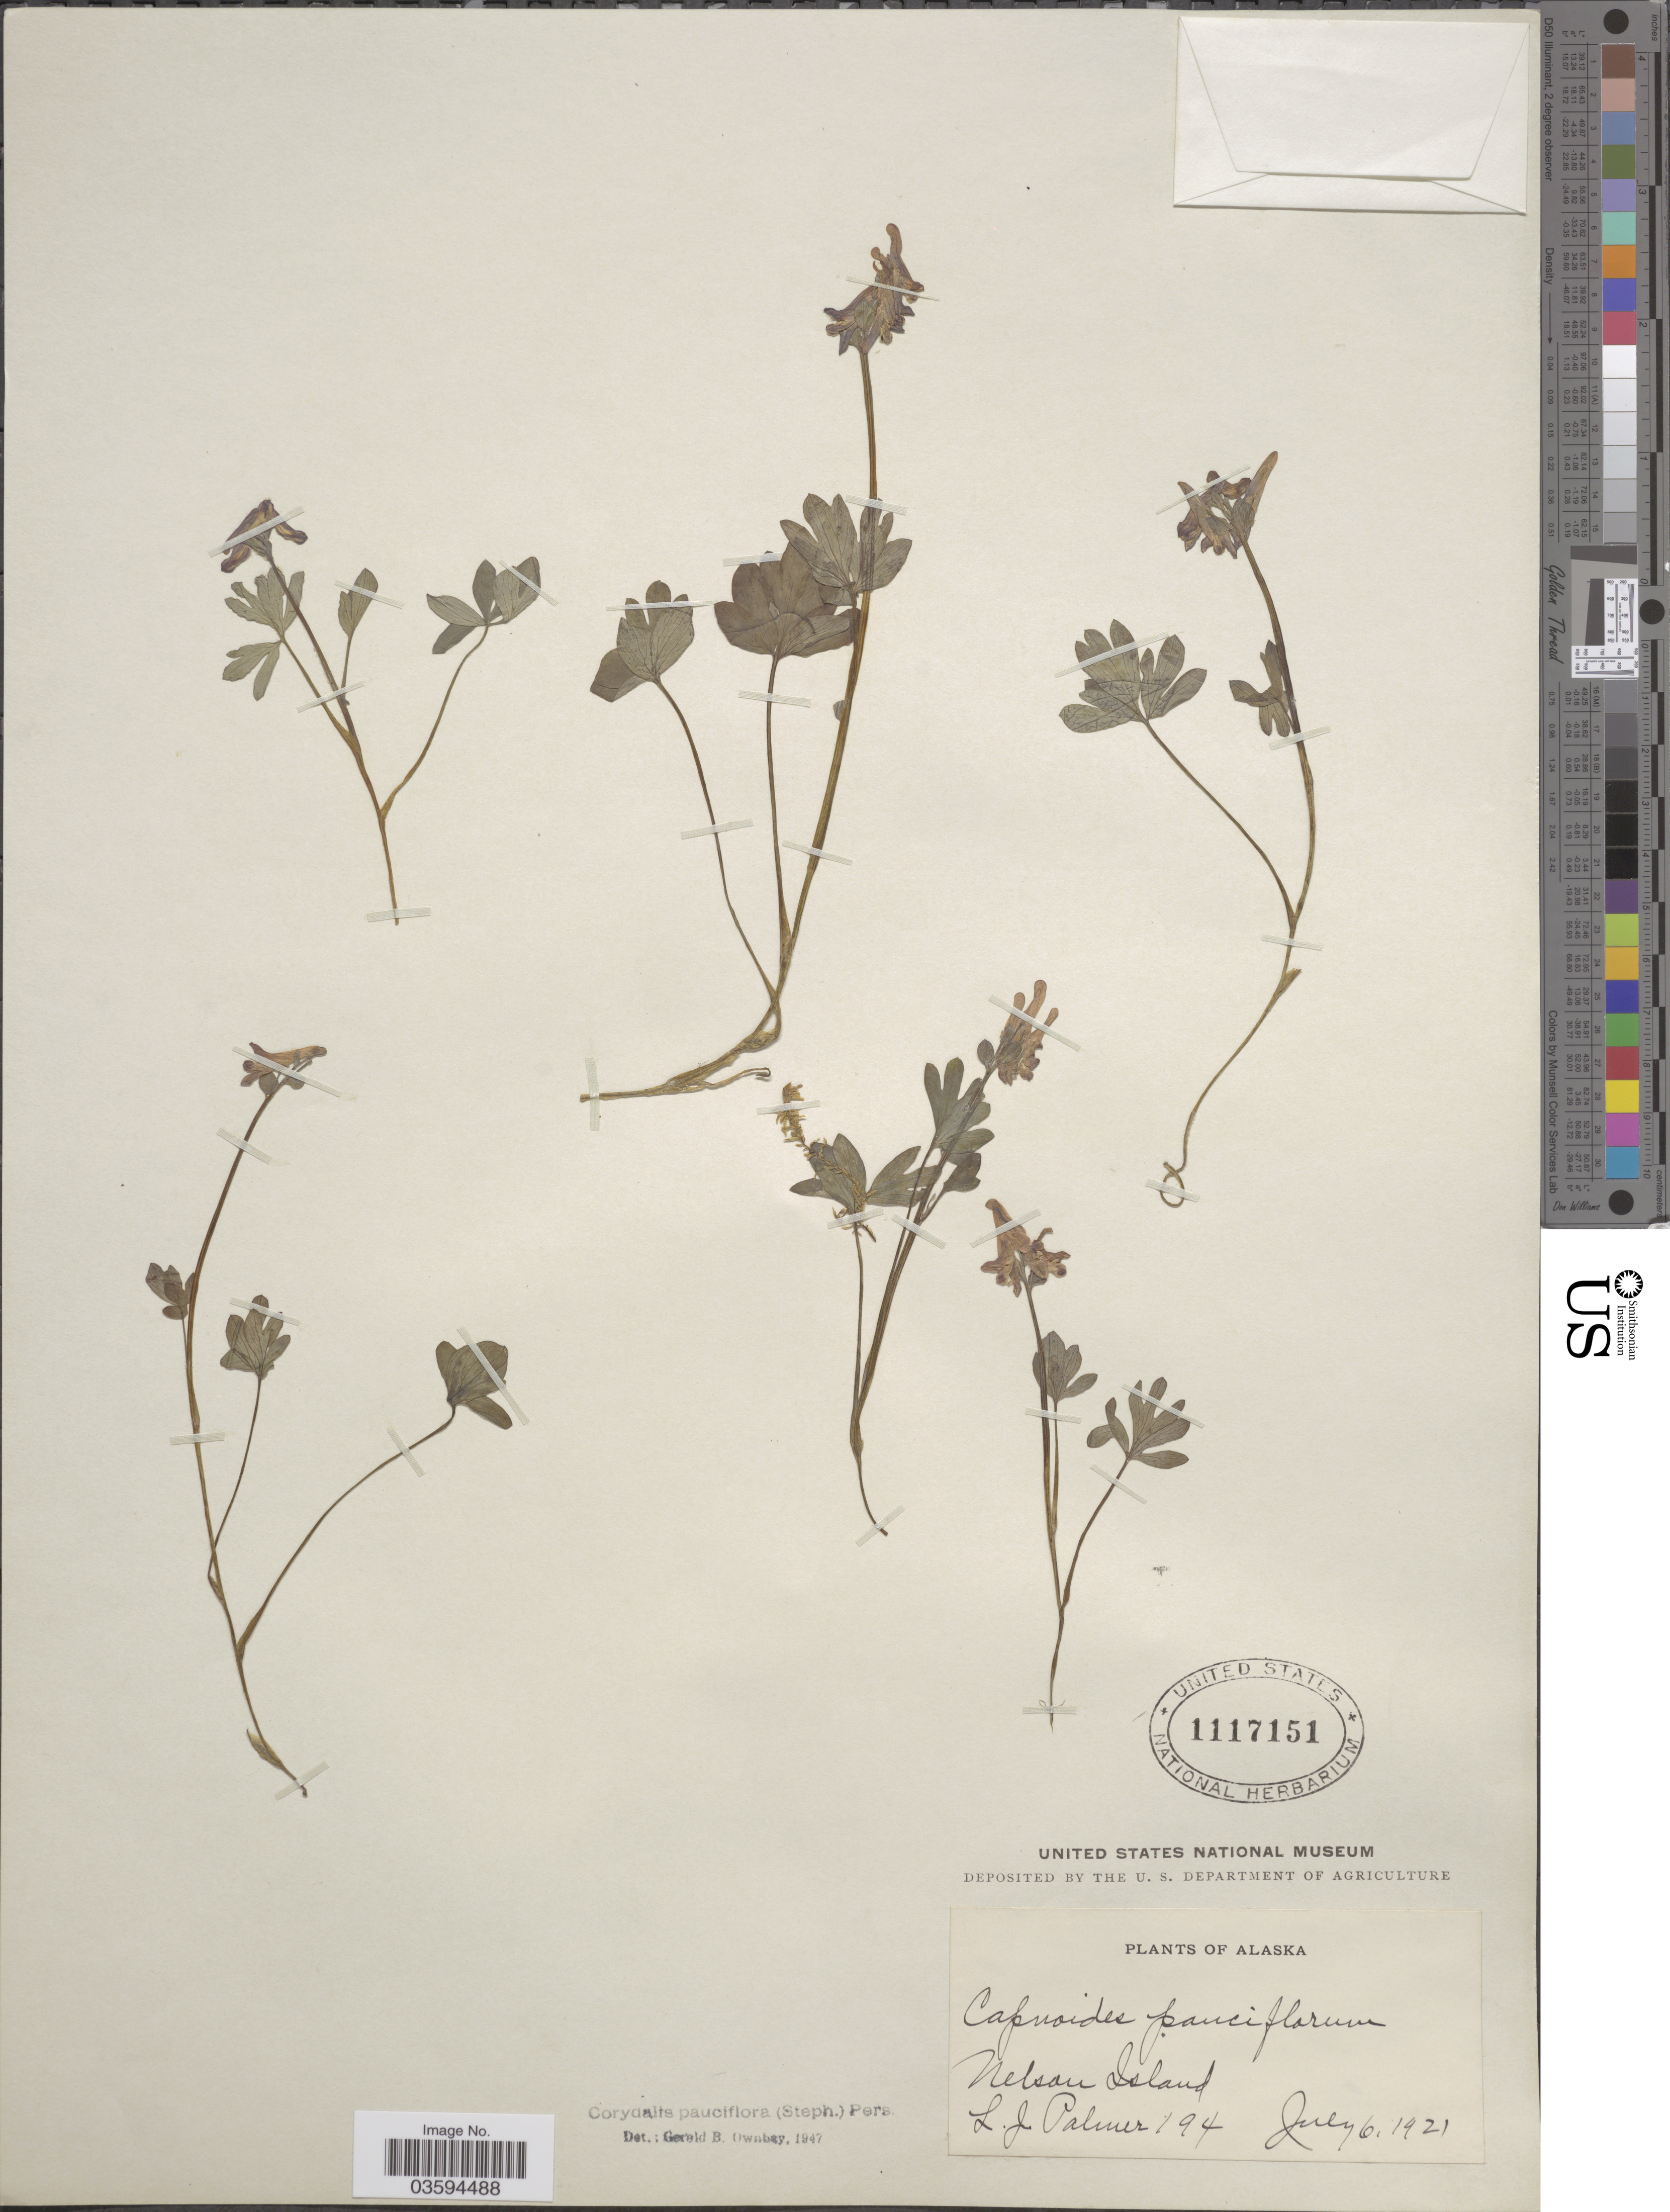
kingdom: Plantae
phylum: Tracheophyta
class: Magnoliopsida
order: Ranunculales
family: Papaveraceae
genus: Corydalis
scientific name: Corydalis pauciflora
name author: (Stephan) Pers.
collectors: L. J. Palmer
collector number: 194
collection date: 1921-07-06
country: United States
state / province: Alaska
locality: Nelson Island.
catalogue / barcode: US 1117151